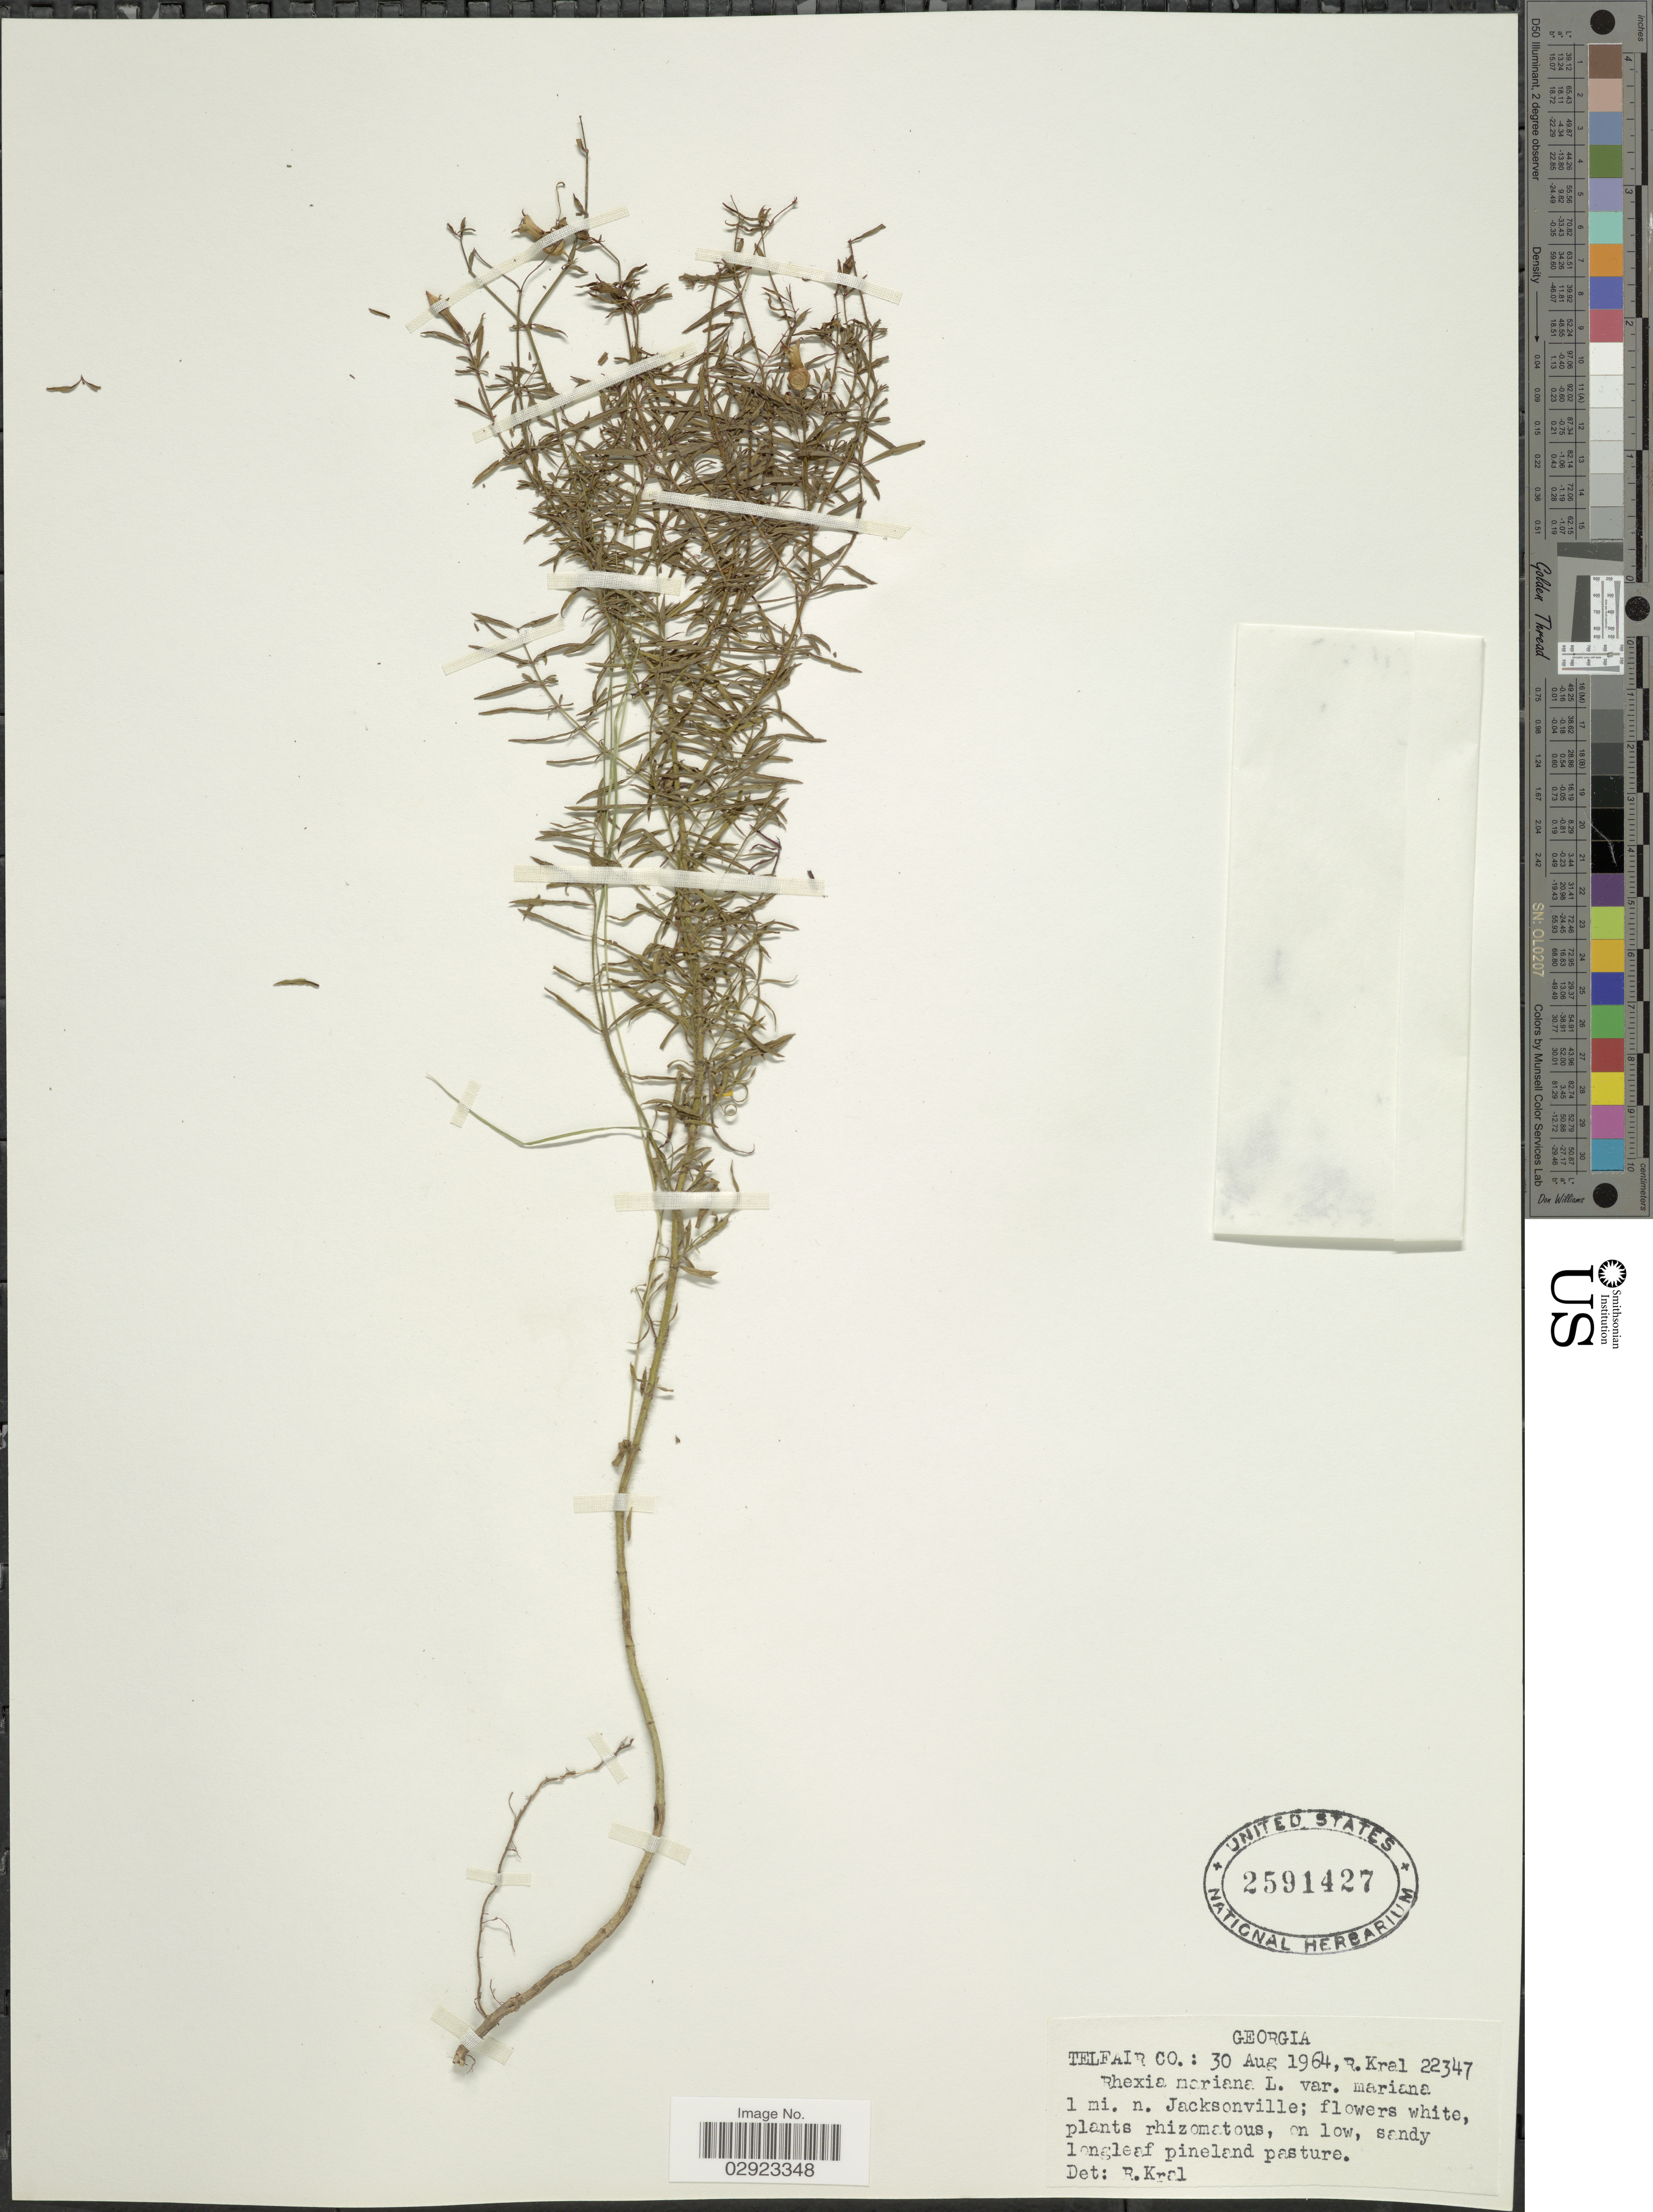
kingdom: Plantae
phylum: Tracheophyta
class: Magnoliopsida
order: Myrtales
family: Melastomataceae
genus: Rhexia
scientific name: Rhexia mariana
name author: L.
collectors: R. Kral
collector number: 22347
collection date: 1964-08-30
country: United States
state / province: Georgia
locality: Telfair Co., 1 mi. n. Jacksonville.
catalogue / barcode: US 2591427